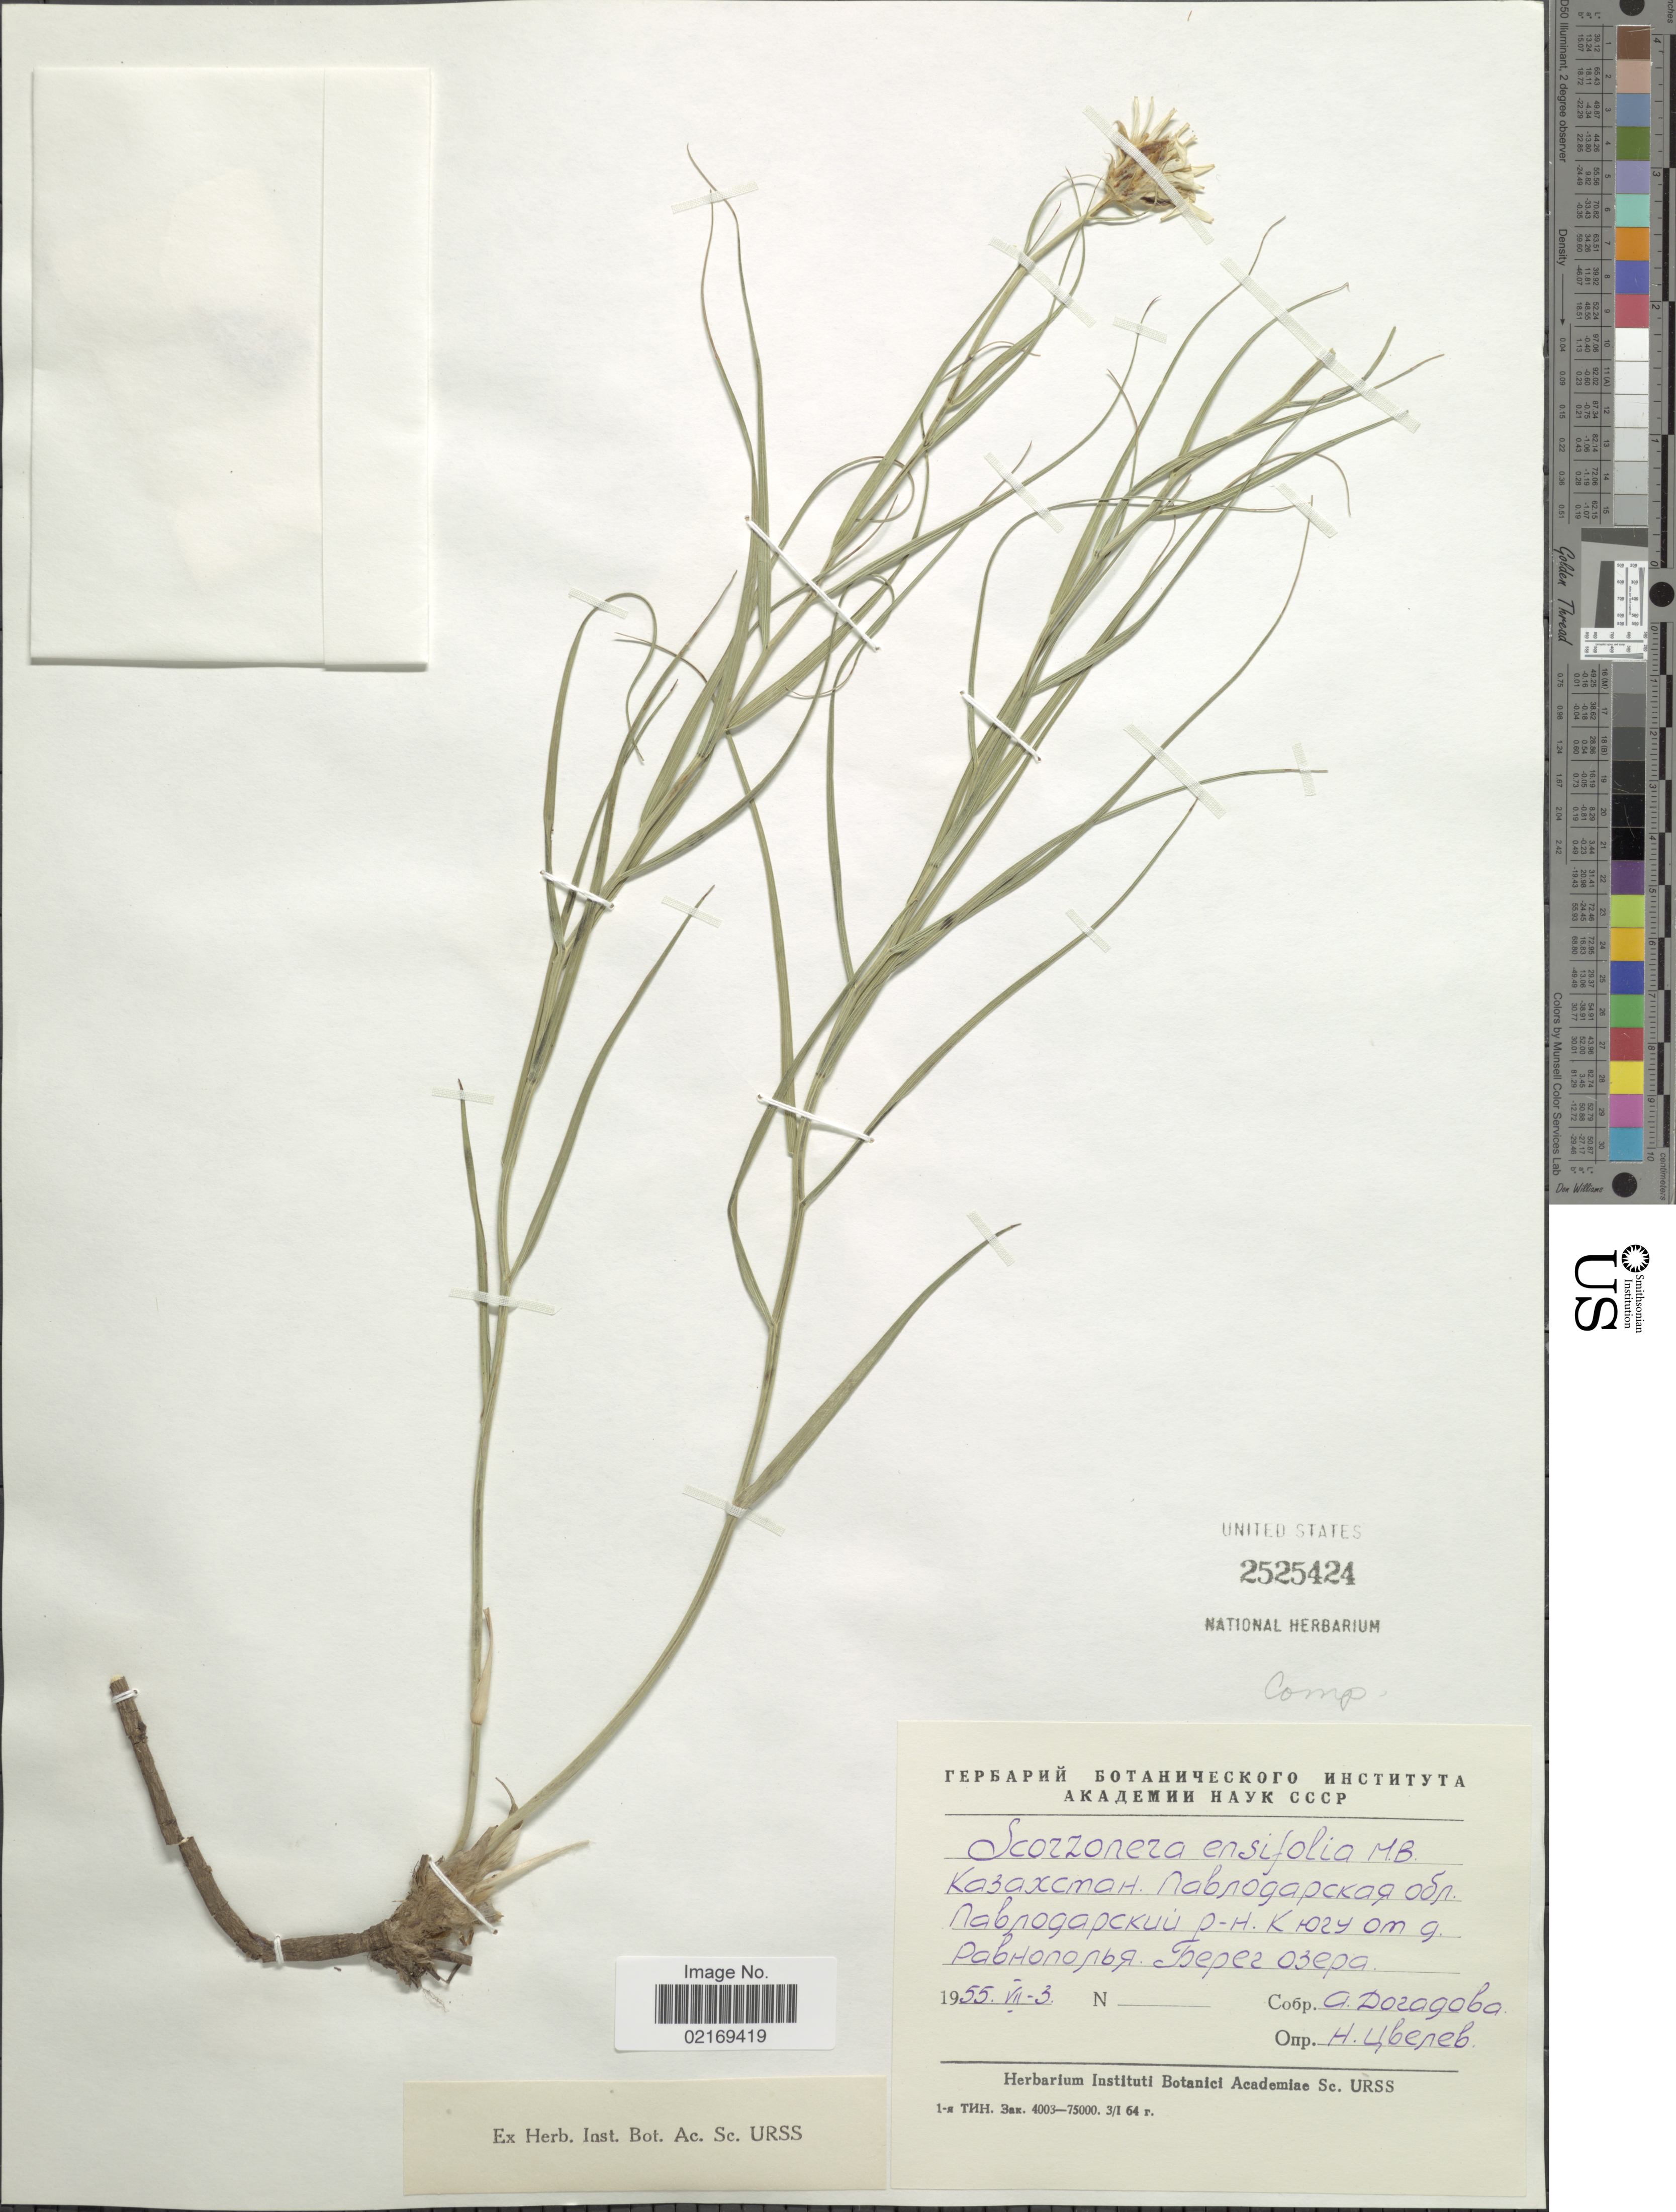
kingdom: Plantae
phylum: Tracheophyta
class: Magnoliopsida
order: Asterales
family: Asteraceae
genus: Scorzonera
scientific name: Scorzonera ensifolia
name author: M. Bieb.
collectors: A. Dogadova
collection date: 1955-07-03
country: Kazakhstan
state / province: Paylodar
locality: Ravnopol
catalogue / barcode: US 2525424